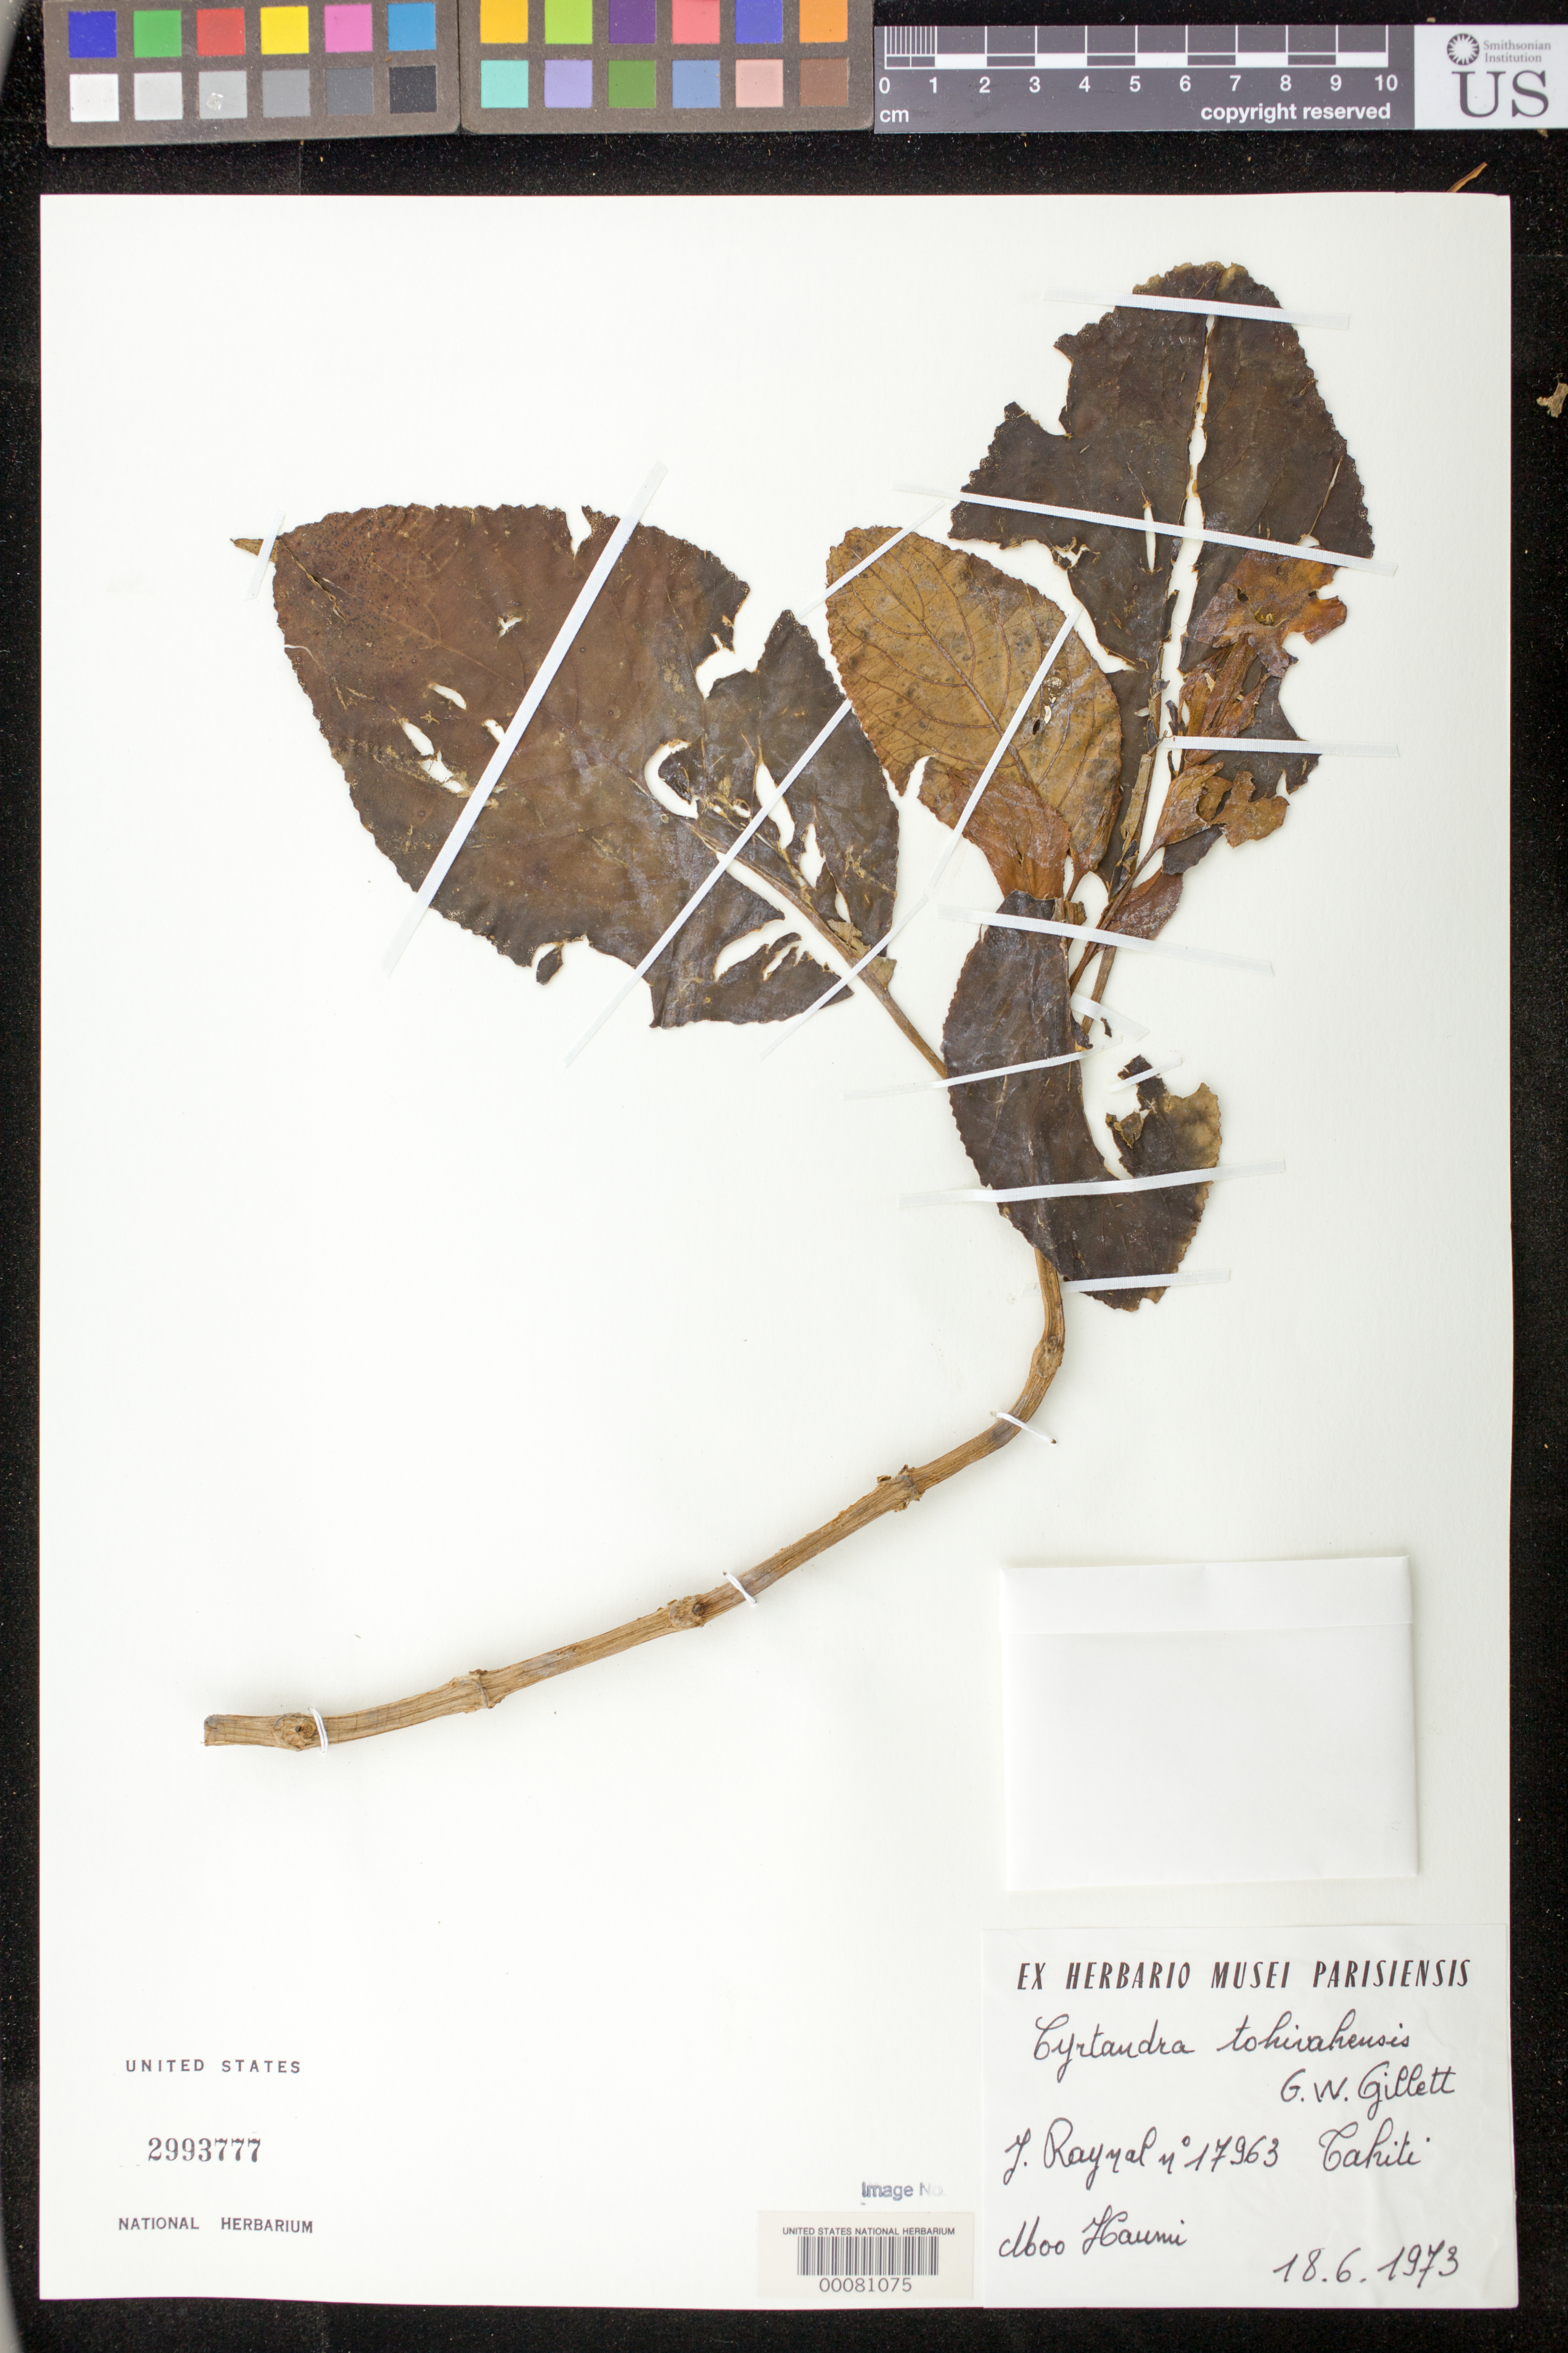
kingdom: Plantae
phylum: Tracheophyta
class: Magnoliopsida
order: Lamiales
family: Gesneriaceae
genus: Cyrtandra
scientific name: Cyrtandra tahuatensis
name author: Fosberg & Sachet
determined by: Gillett, G. W.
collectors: J. Raynal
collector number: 17963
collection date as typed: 18 Jun 1973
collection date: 1973-06-18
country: French Polynesia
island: Tahiti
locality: Moo haumi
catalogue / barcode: US 2993777